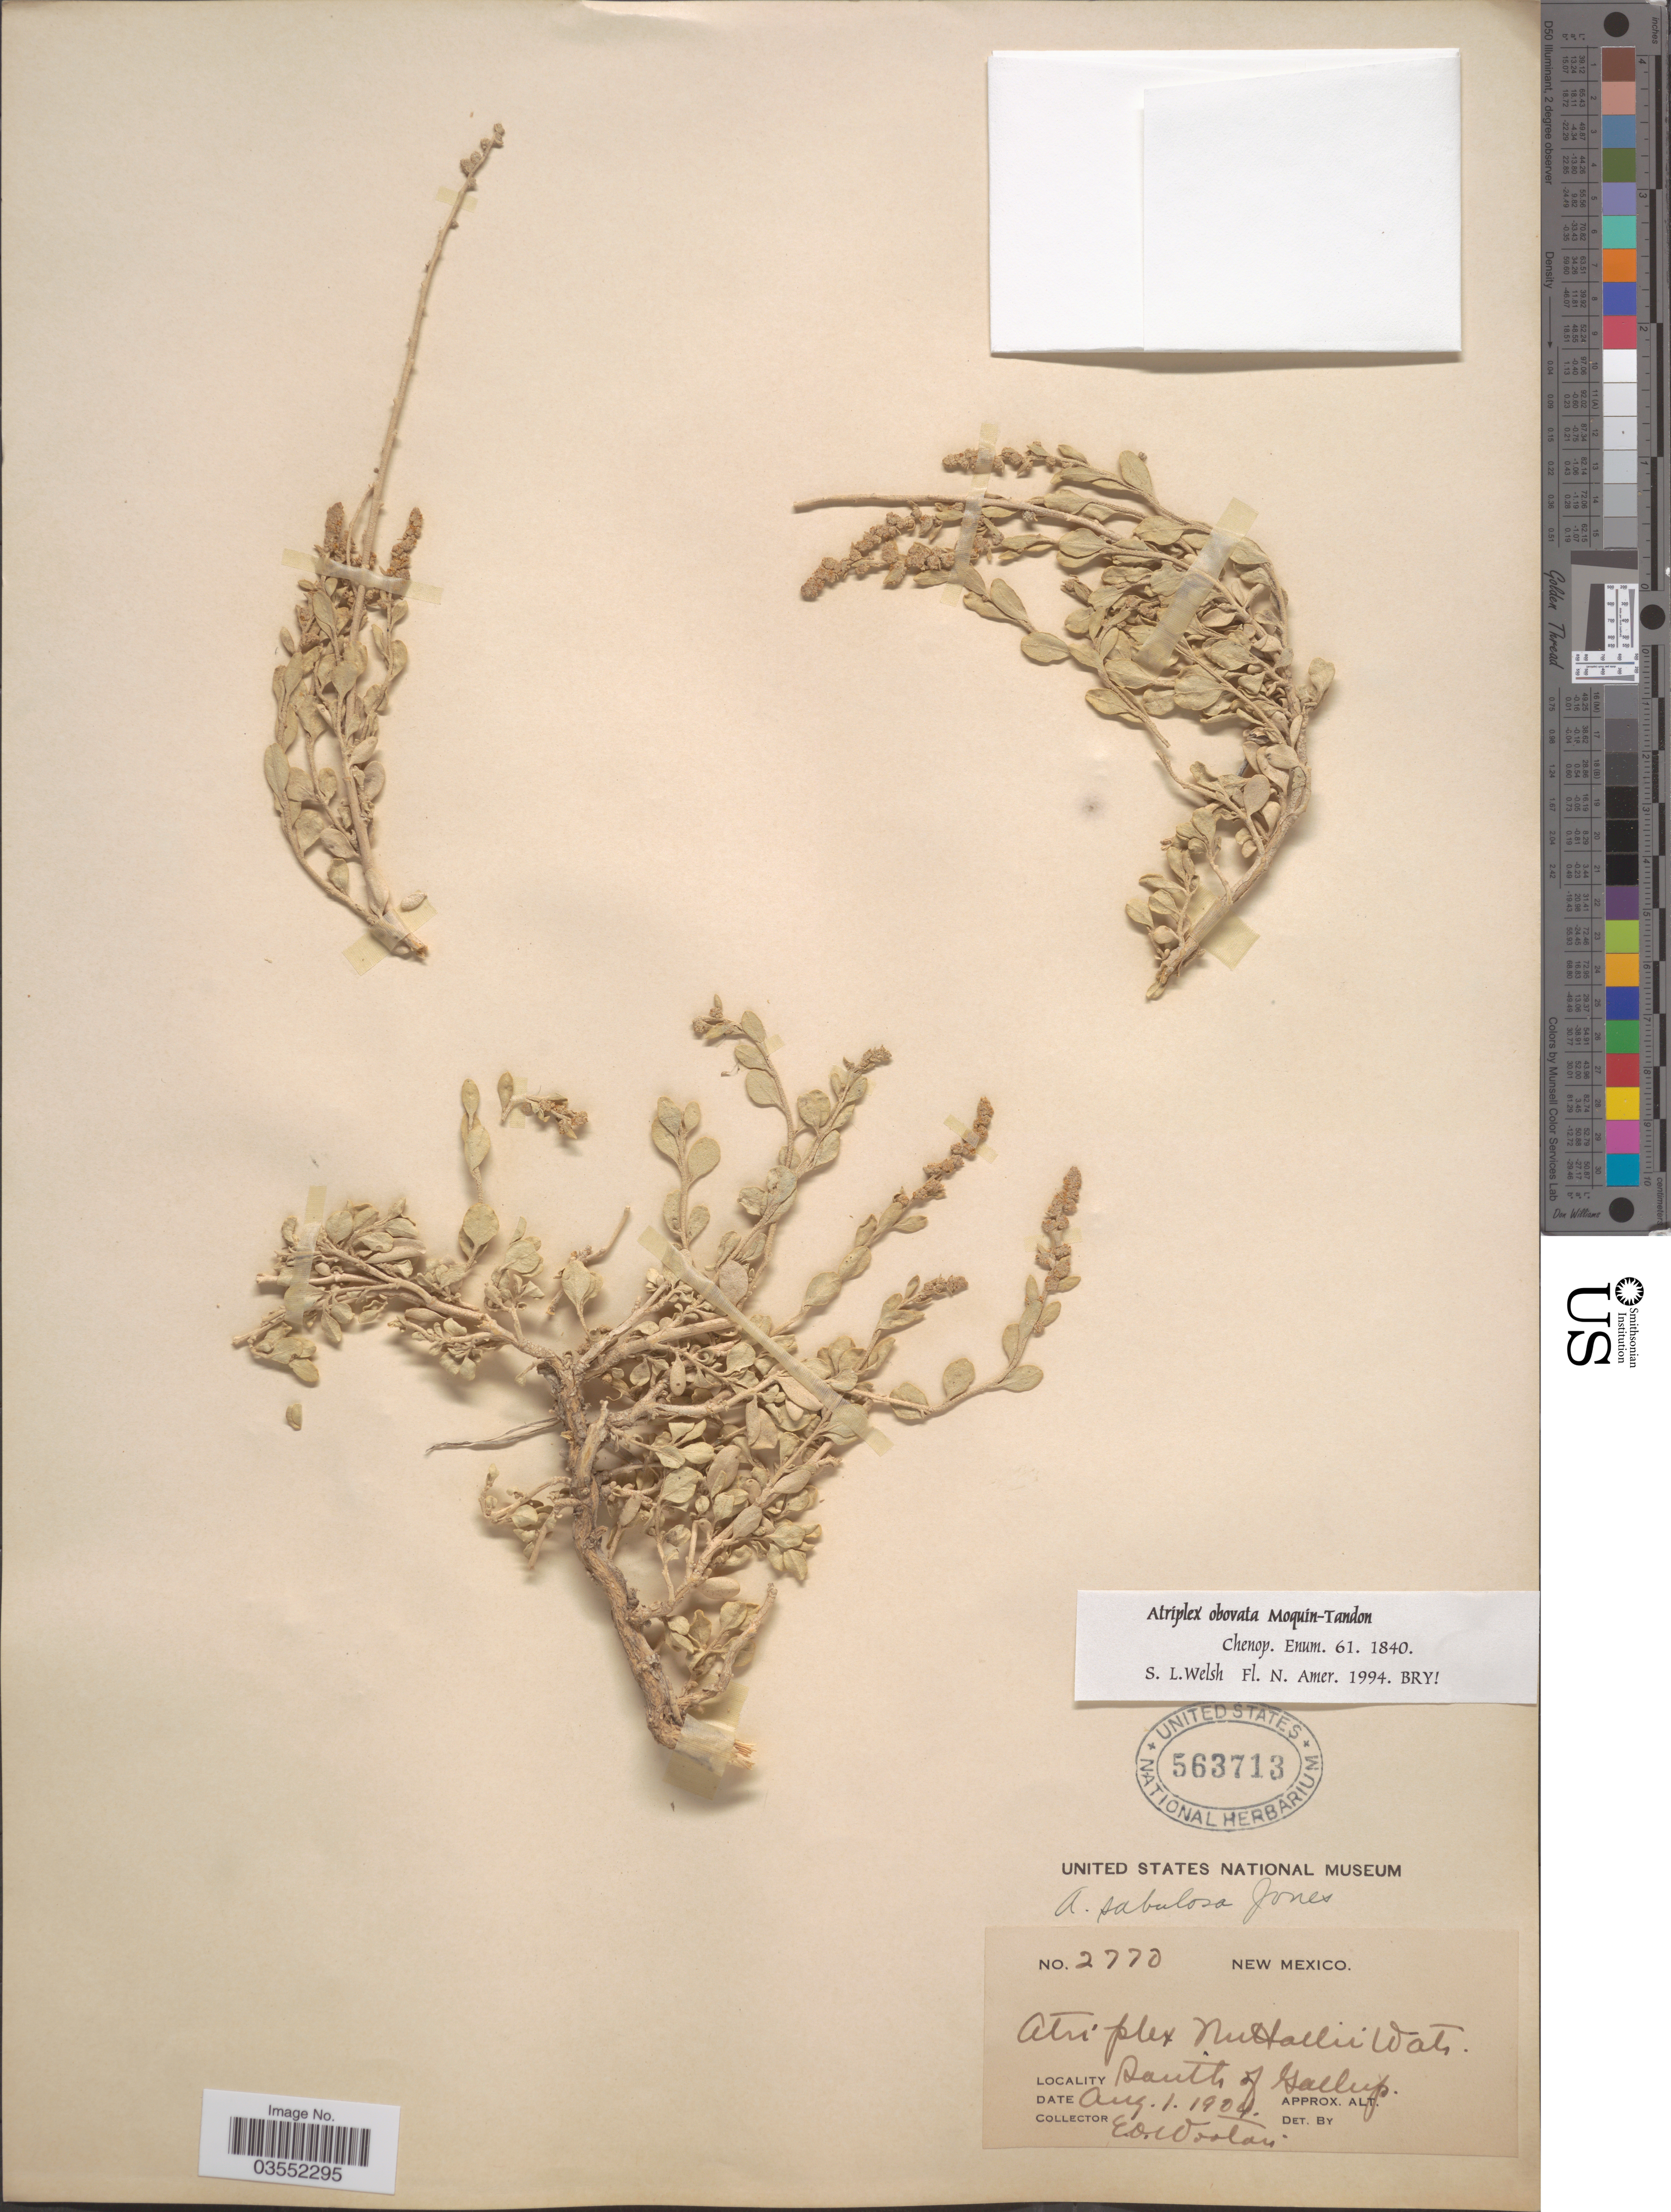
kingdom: Plantae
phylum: Tracheophyta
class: Magnoliopsida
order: Caryophyllales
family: Amaranthaceae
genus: Atriplex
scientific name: Atriplex obovata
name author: Moq.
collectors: E. O. Wooton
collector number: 2770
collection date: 1904-08-01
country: United States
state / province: New Mexico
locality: South of Gallup.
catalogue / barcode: US 563713